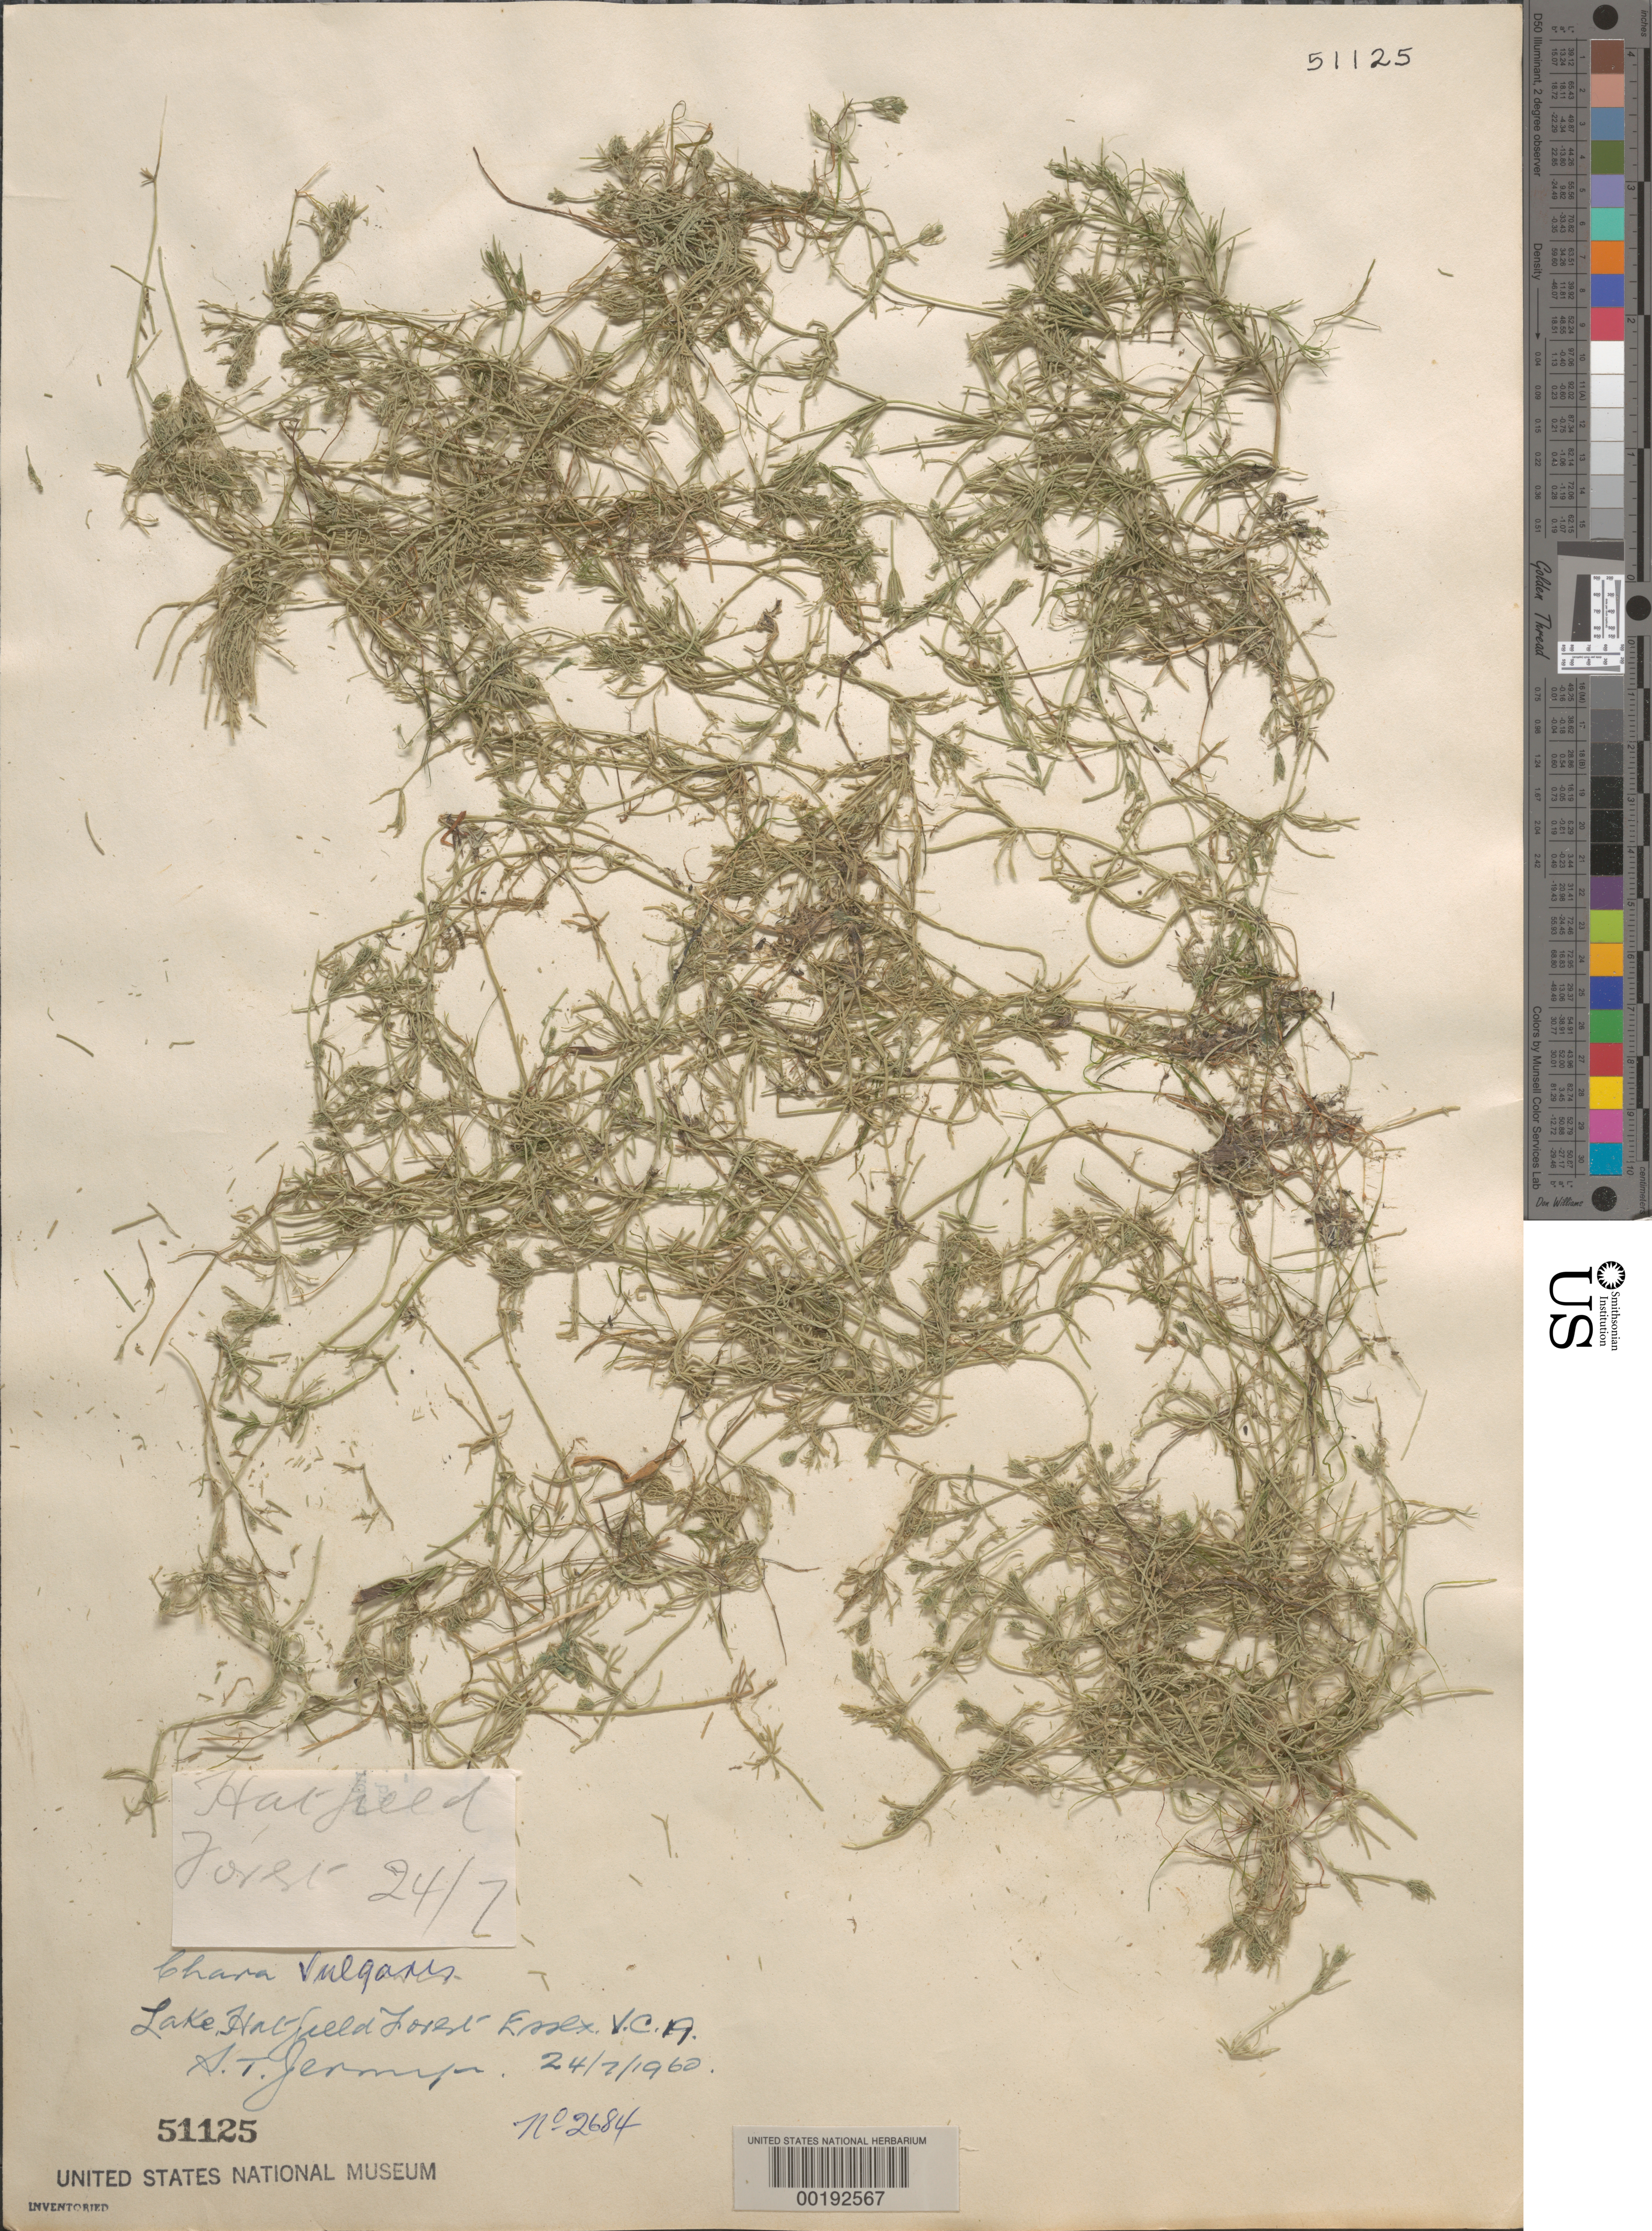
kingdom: Plantae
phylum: Charophyta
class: Charophyceae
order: Charales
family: Characeae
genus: Chara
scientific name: Chara vulgaris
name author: L.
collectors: S. Jermyn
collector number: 2684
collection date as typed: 24 Jul 1960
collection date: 1960-07-24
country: United Kingdom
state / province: England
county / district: Essex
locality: Lake Hatfield Forest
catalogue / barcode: US 51125